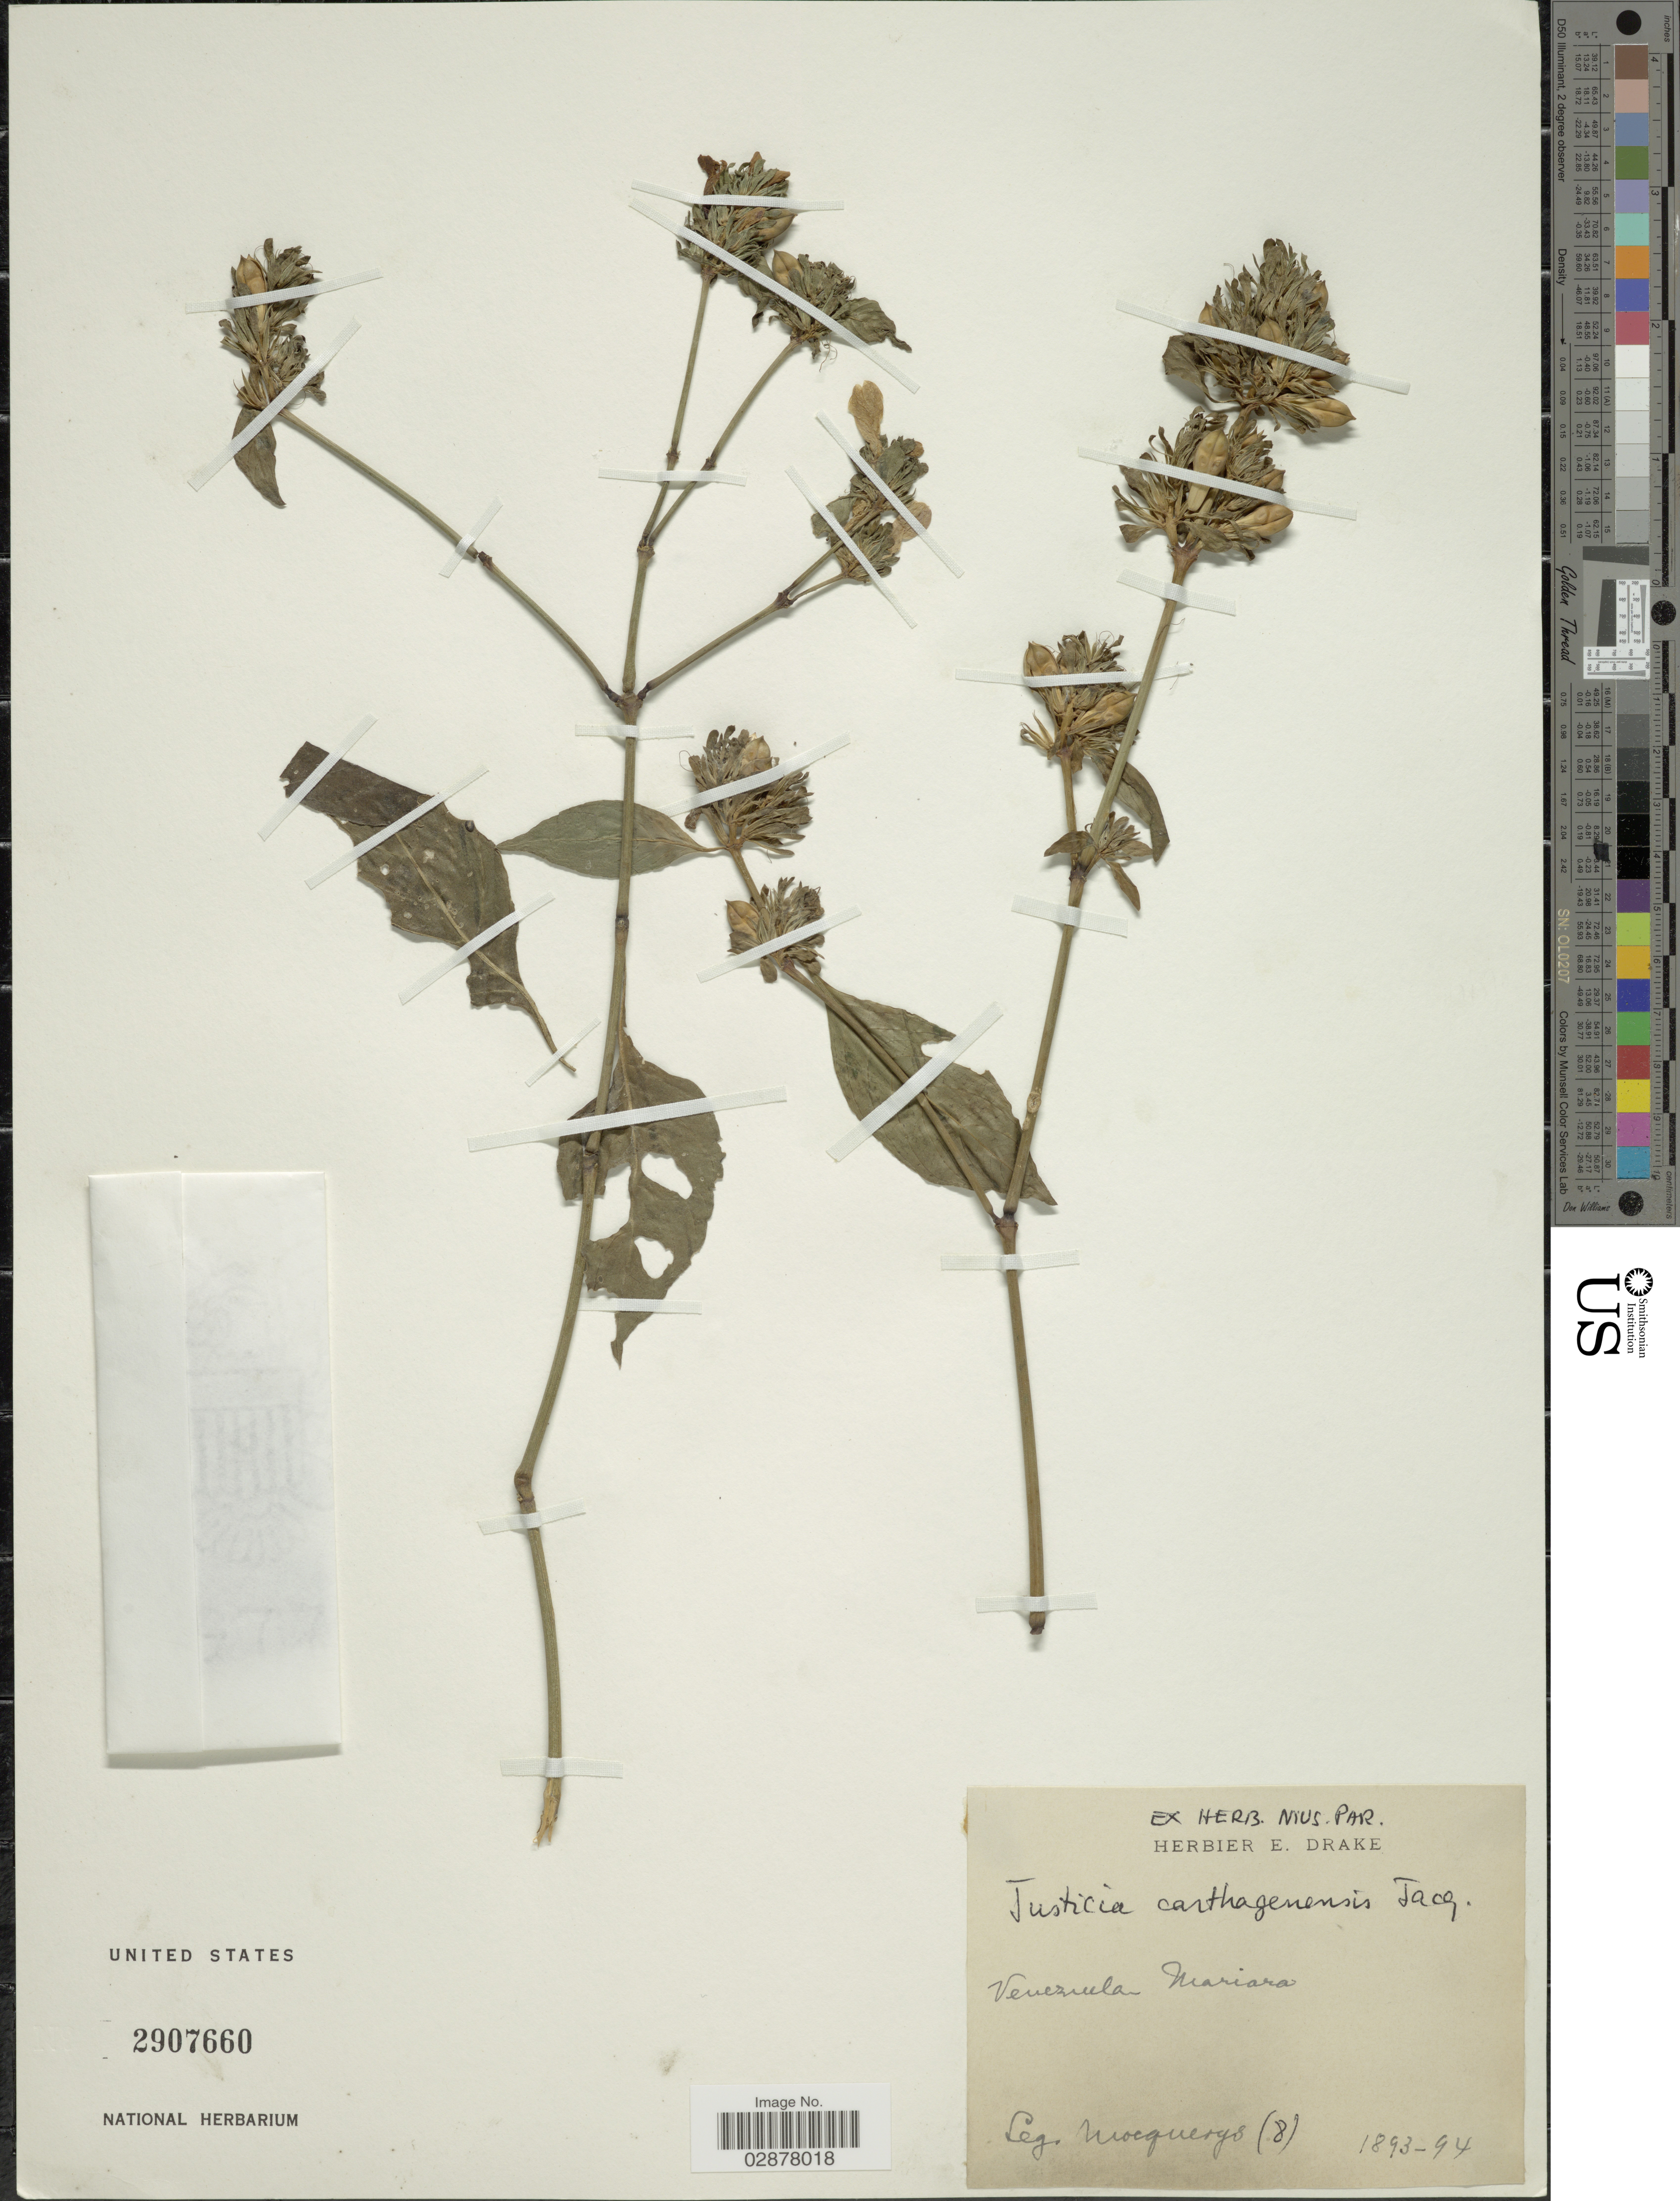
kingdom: Plantae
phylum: Tracheophyta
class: Magnoliopsida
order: Lamiales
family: Acanthaceae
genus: Justicia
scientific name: Justicia carthaginensis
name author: Jacq.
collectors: A. Mocquerys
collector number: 8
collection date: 1893/1894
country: Venezuela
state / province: Carabobo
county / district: Diego Ibarra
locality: Mariara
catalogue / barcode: US 2907660